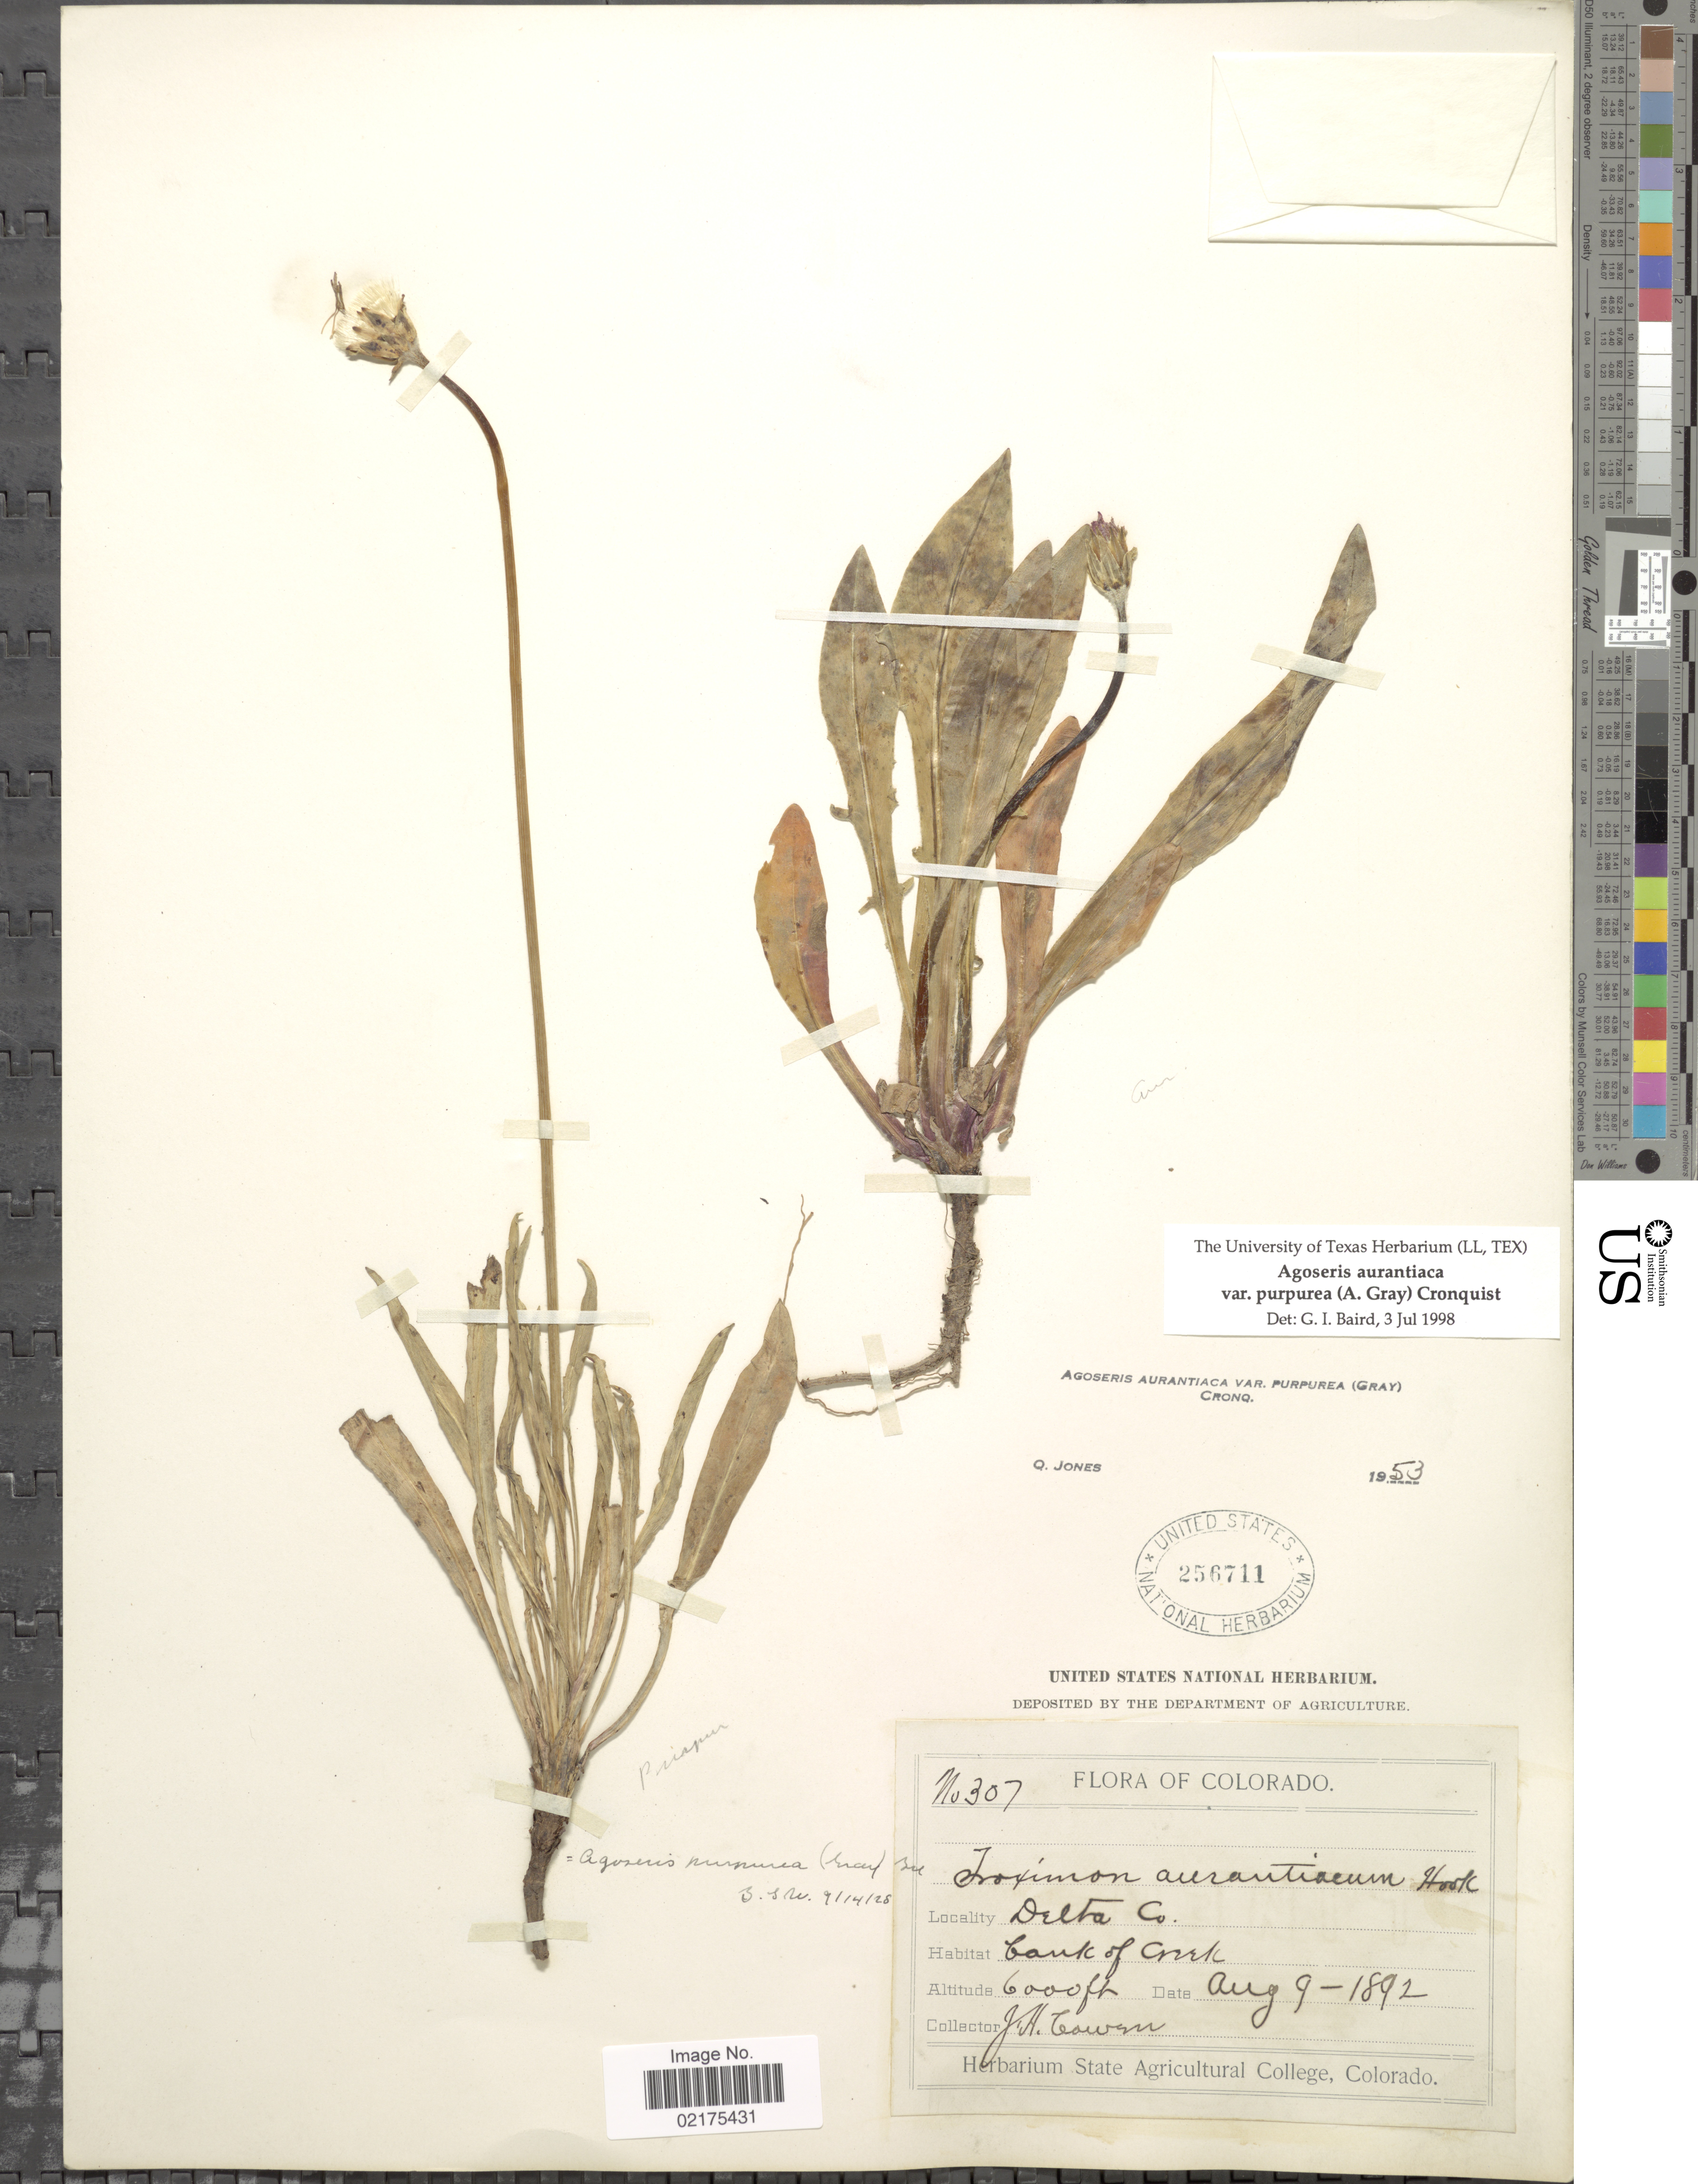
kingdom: Plantae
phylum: Tracheophyta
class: Magnoliopsida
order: Asterales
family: Asteraceae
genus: Agoseris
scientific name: Agoseris aurantiaca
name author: (Hook.) Greene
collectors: J. H. Cowan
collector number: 307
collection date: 1892-08-09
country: United States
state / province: Colorado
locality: Delta County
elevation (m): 1829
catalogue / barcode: US 256711